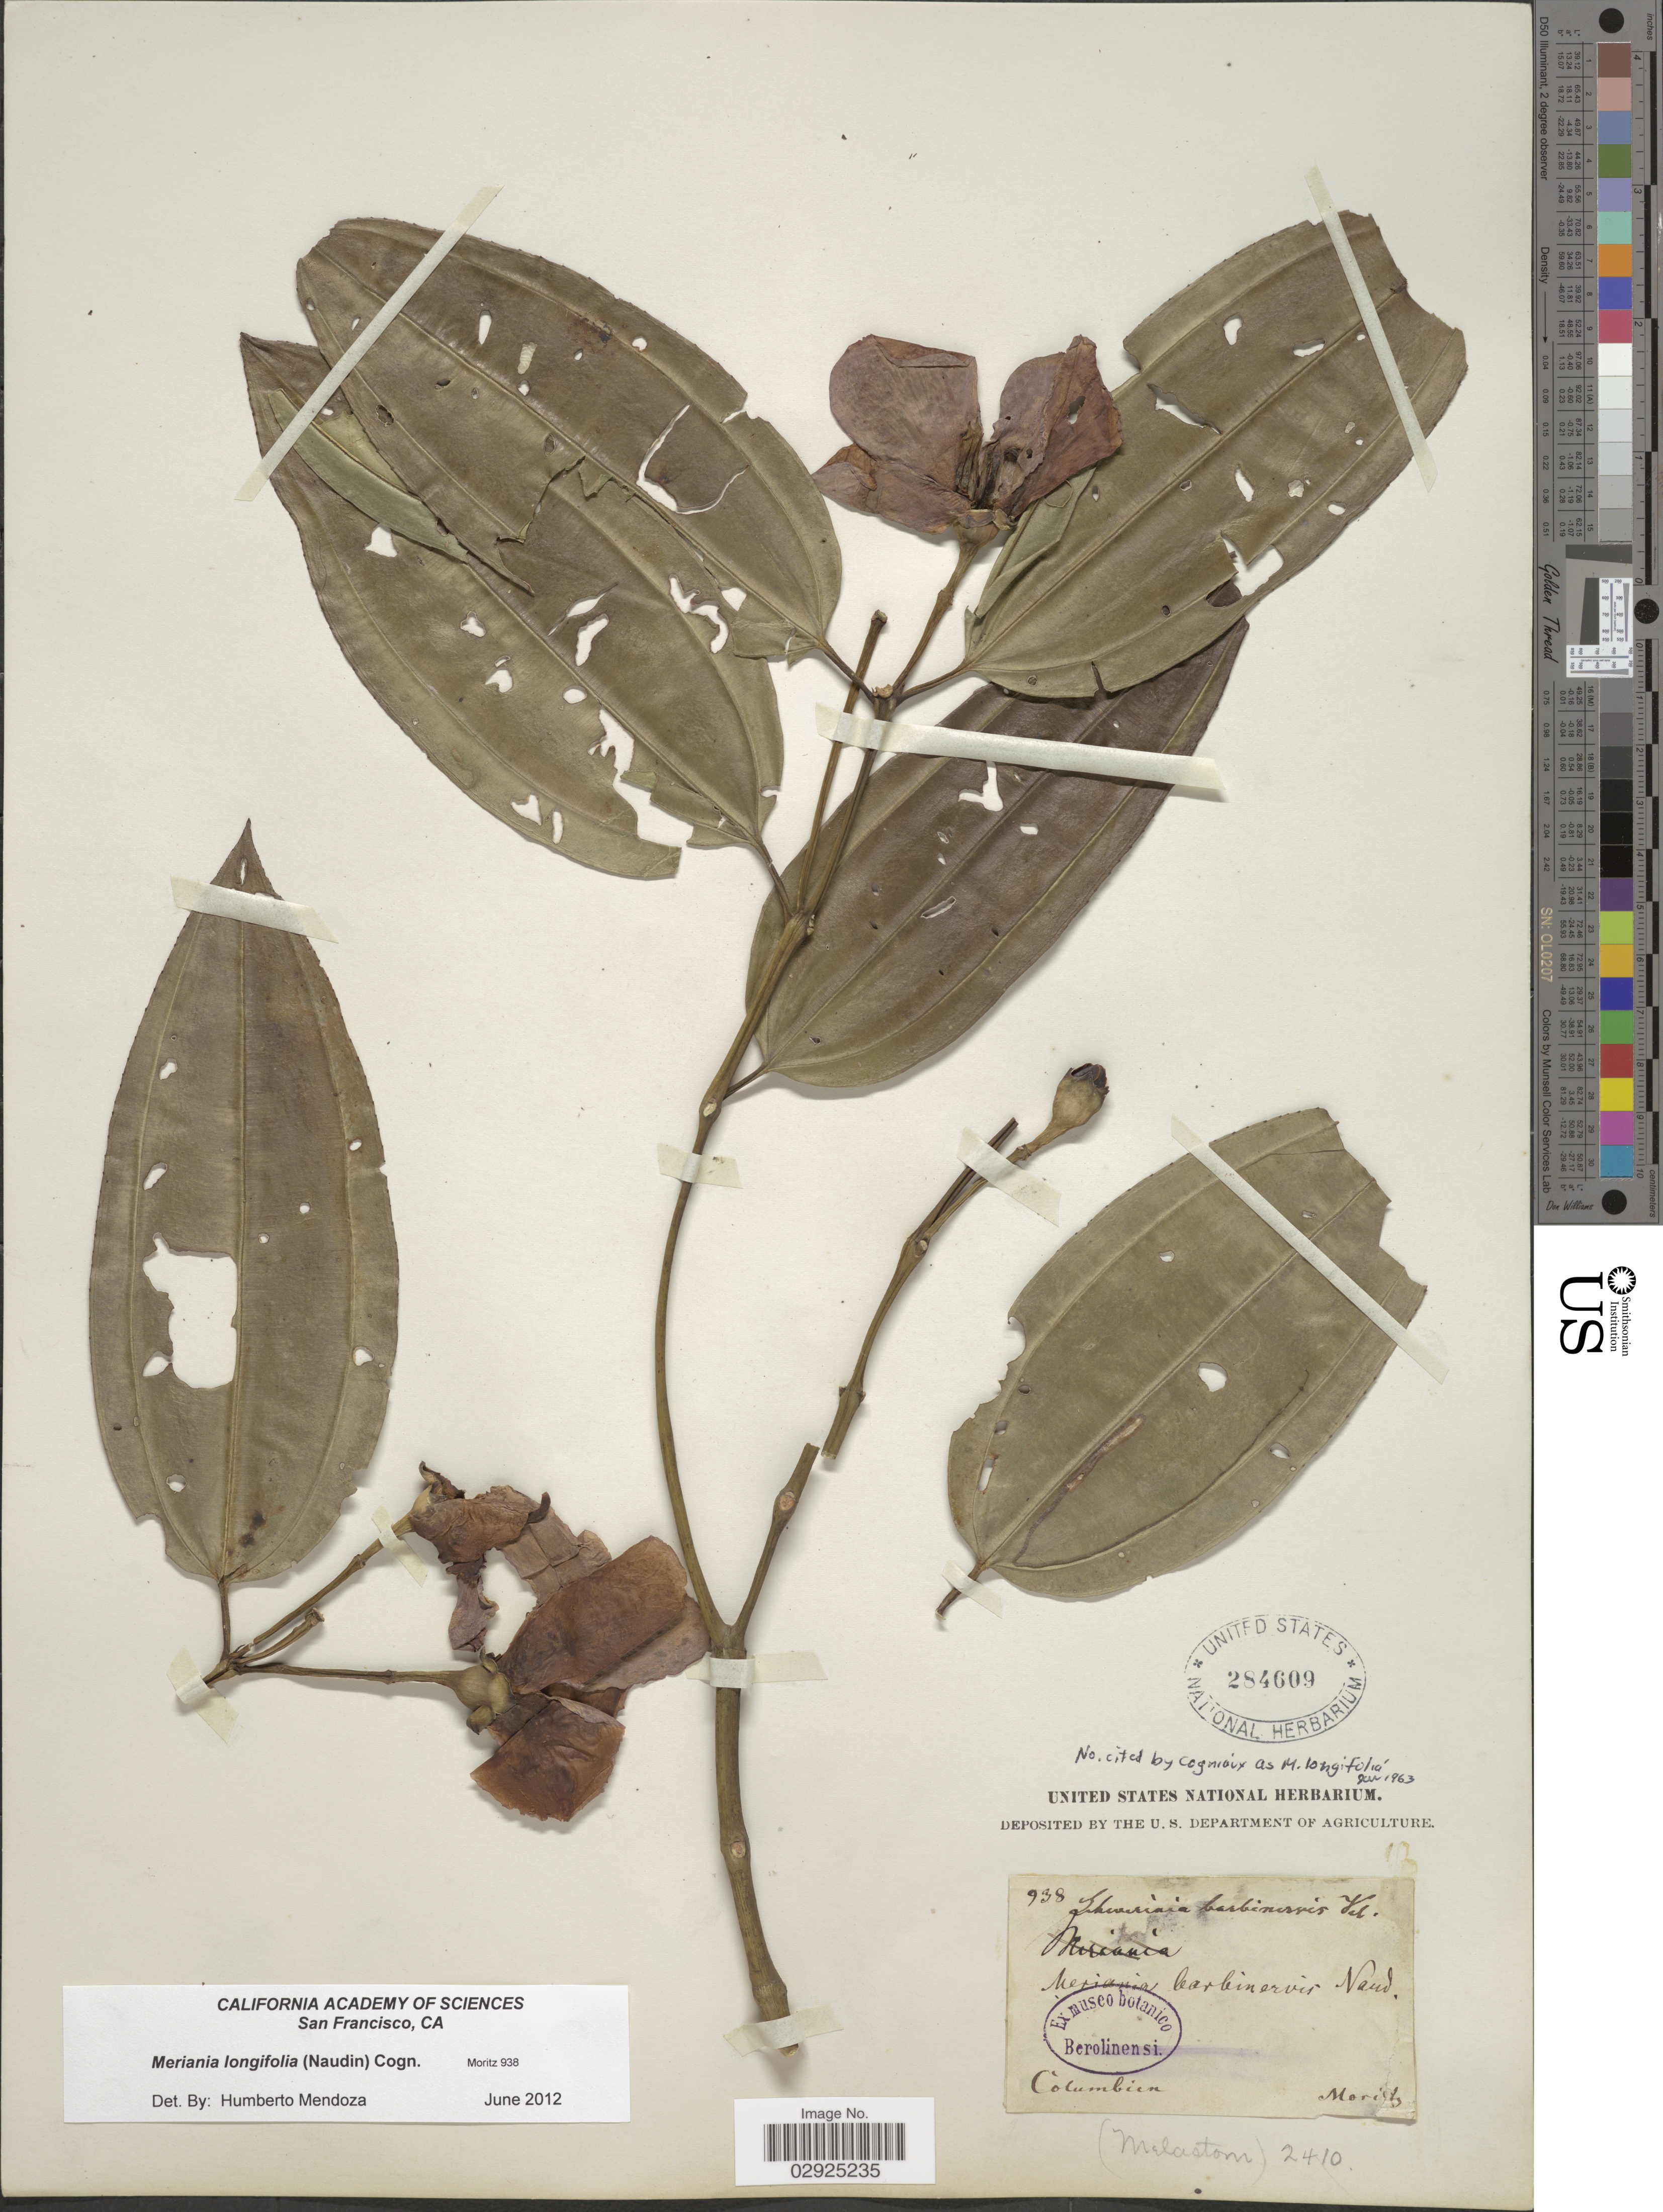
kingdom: Plantae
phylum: Tracheophyta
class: Magnoliopsida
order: Myrtales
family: Melastomataceae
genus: Meriania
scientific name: Meriania longifolia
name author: (Naudin) Cogn.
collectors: Moritz, --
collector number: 938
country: Colombia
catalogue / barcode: US 284609